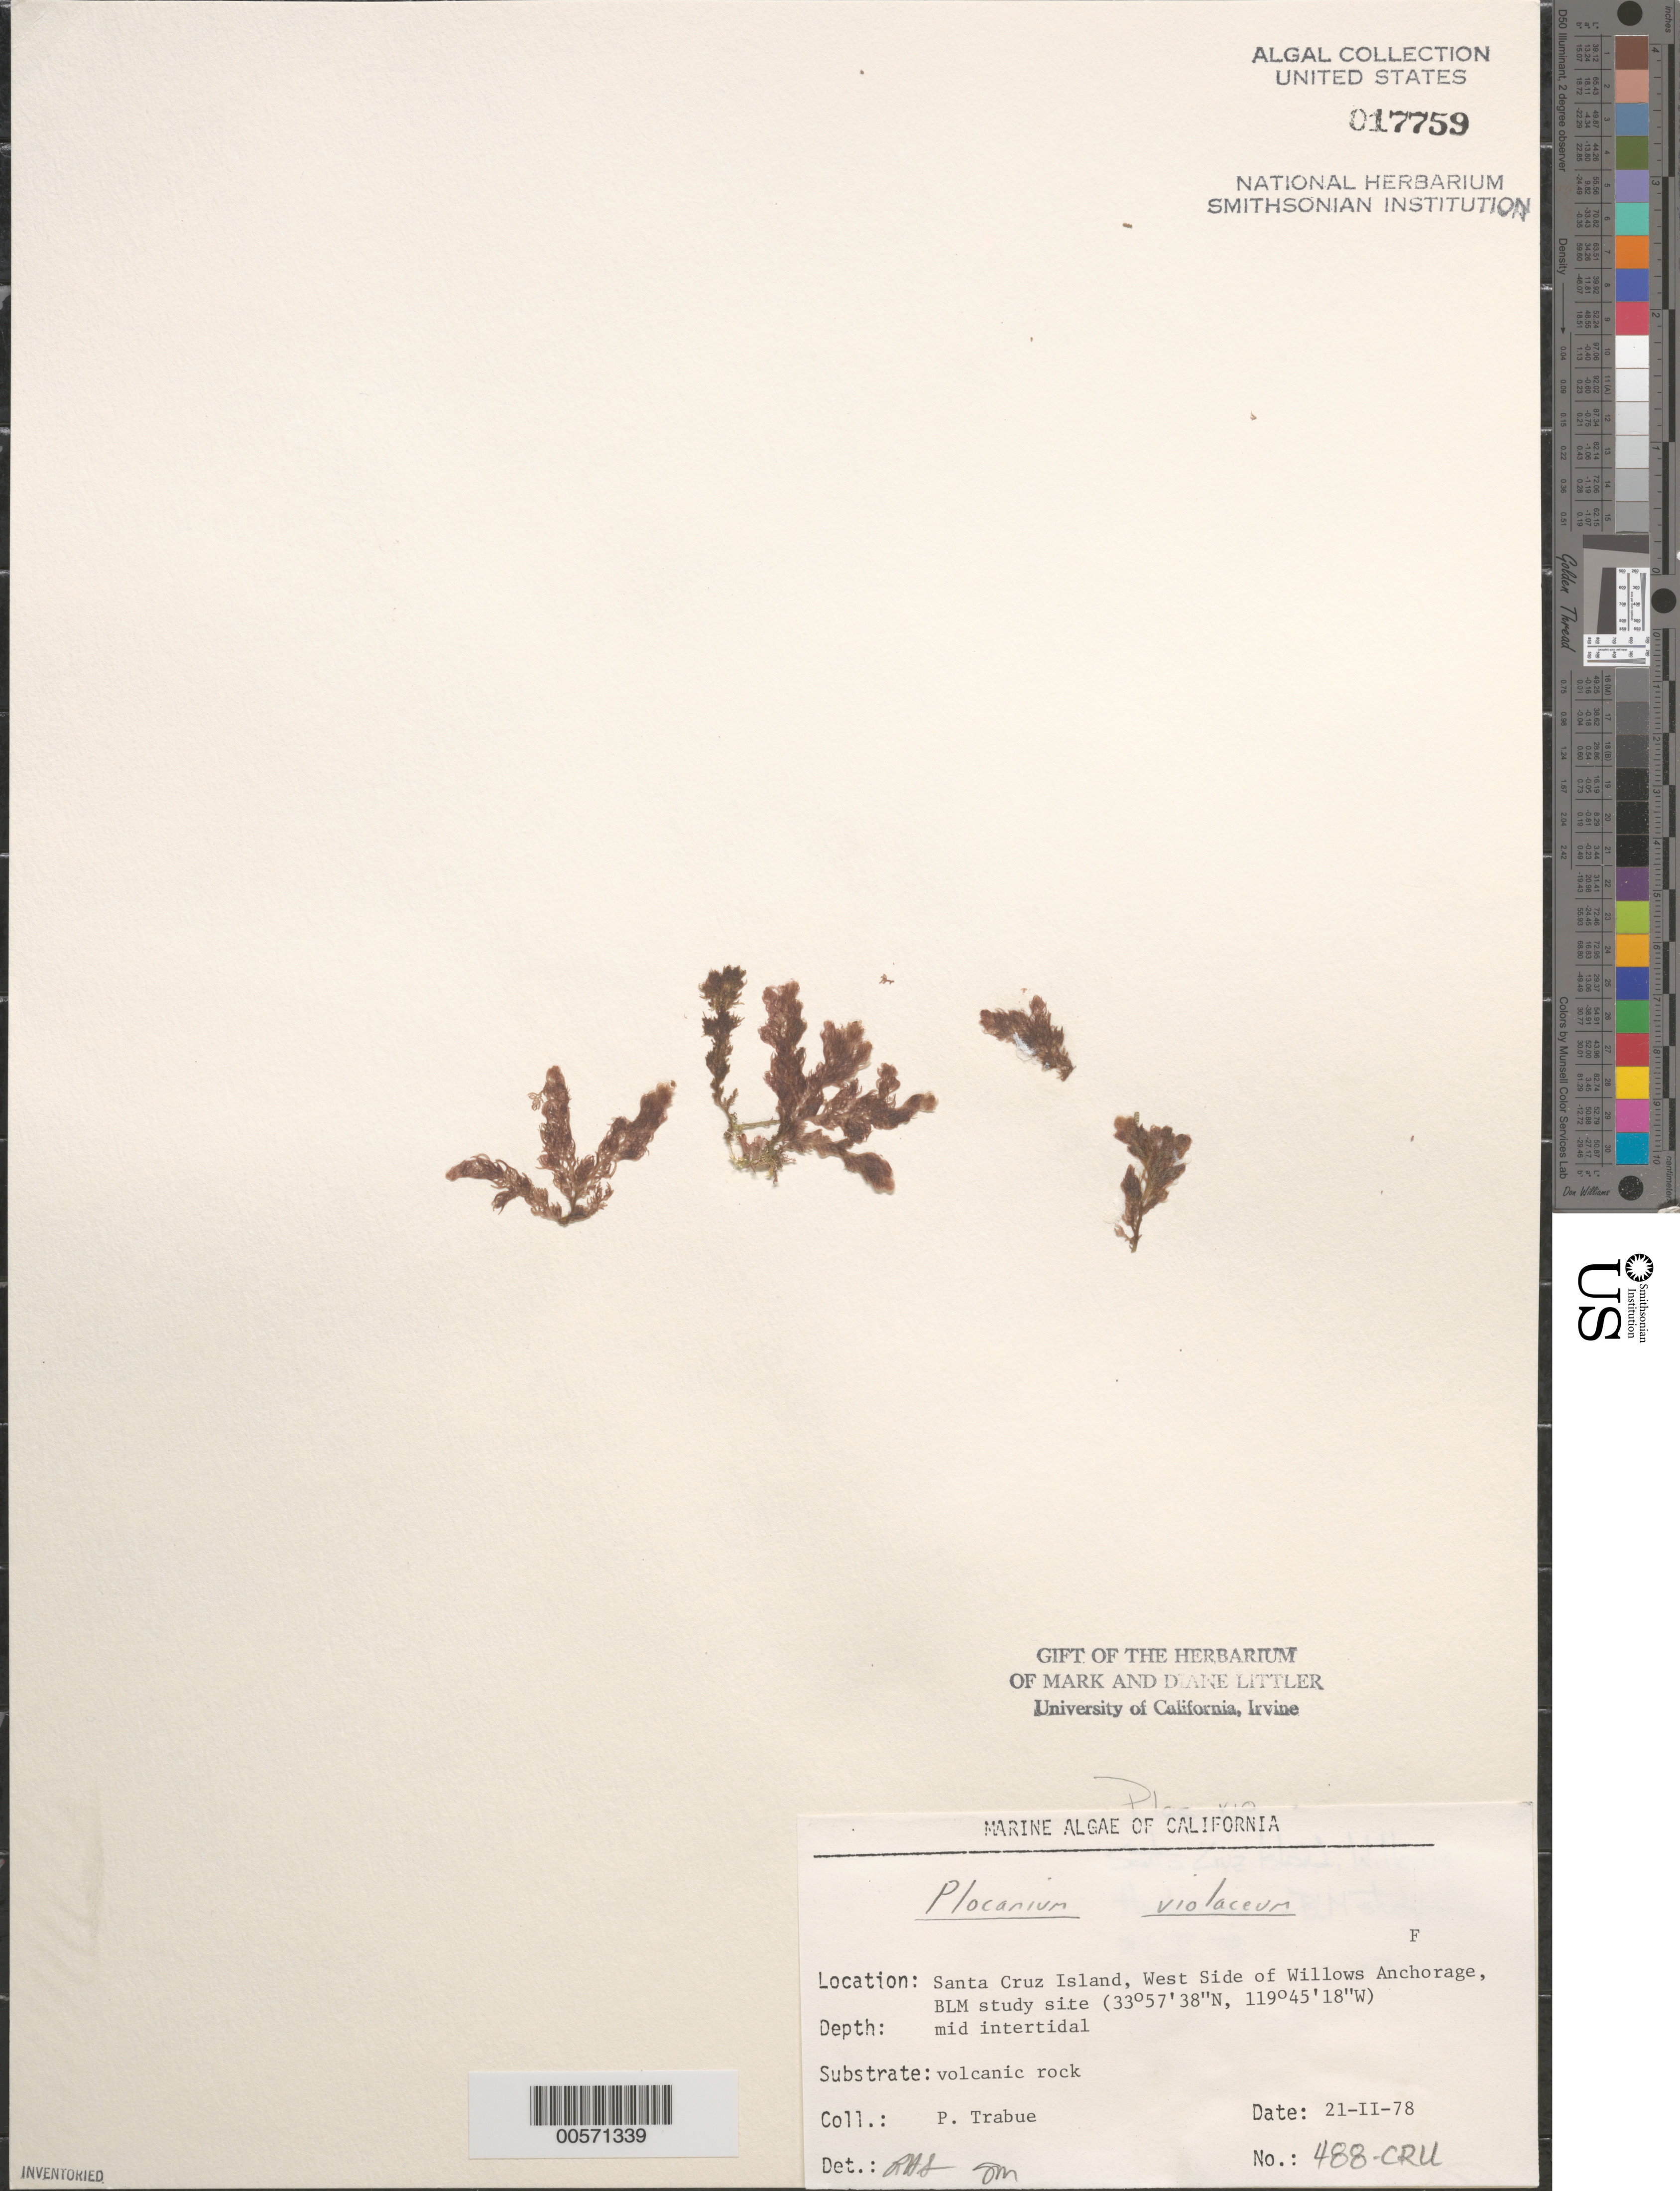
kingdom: Plantae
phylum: Rhodophyta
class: Florideophyceae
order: Plocamiales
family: Plocamiaceae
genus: Plocamium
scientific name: Plocamium violaceum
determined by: Sims, Robert H.; Murray, S. N.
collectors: P. J. Trabue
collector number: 488-cru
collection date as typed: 21 Feb 1978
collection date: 1978-02-21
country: United States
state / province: California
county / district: Santa Barbara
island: Santa Cruz Island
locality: Willows Anchorage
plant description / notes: BLM-SOCALBIGHT Rocky Intertidal Survey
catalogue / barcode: US 17759